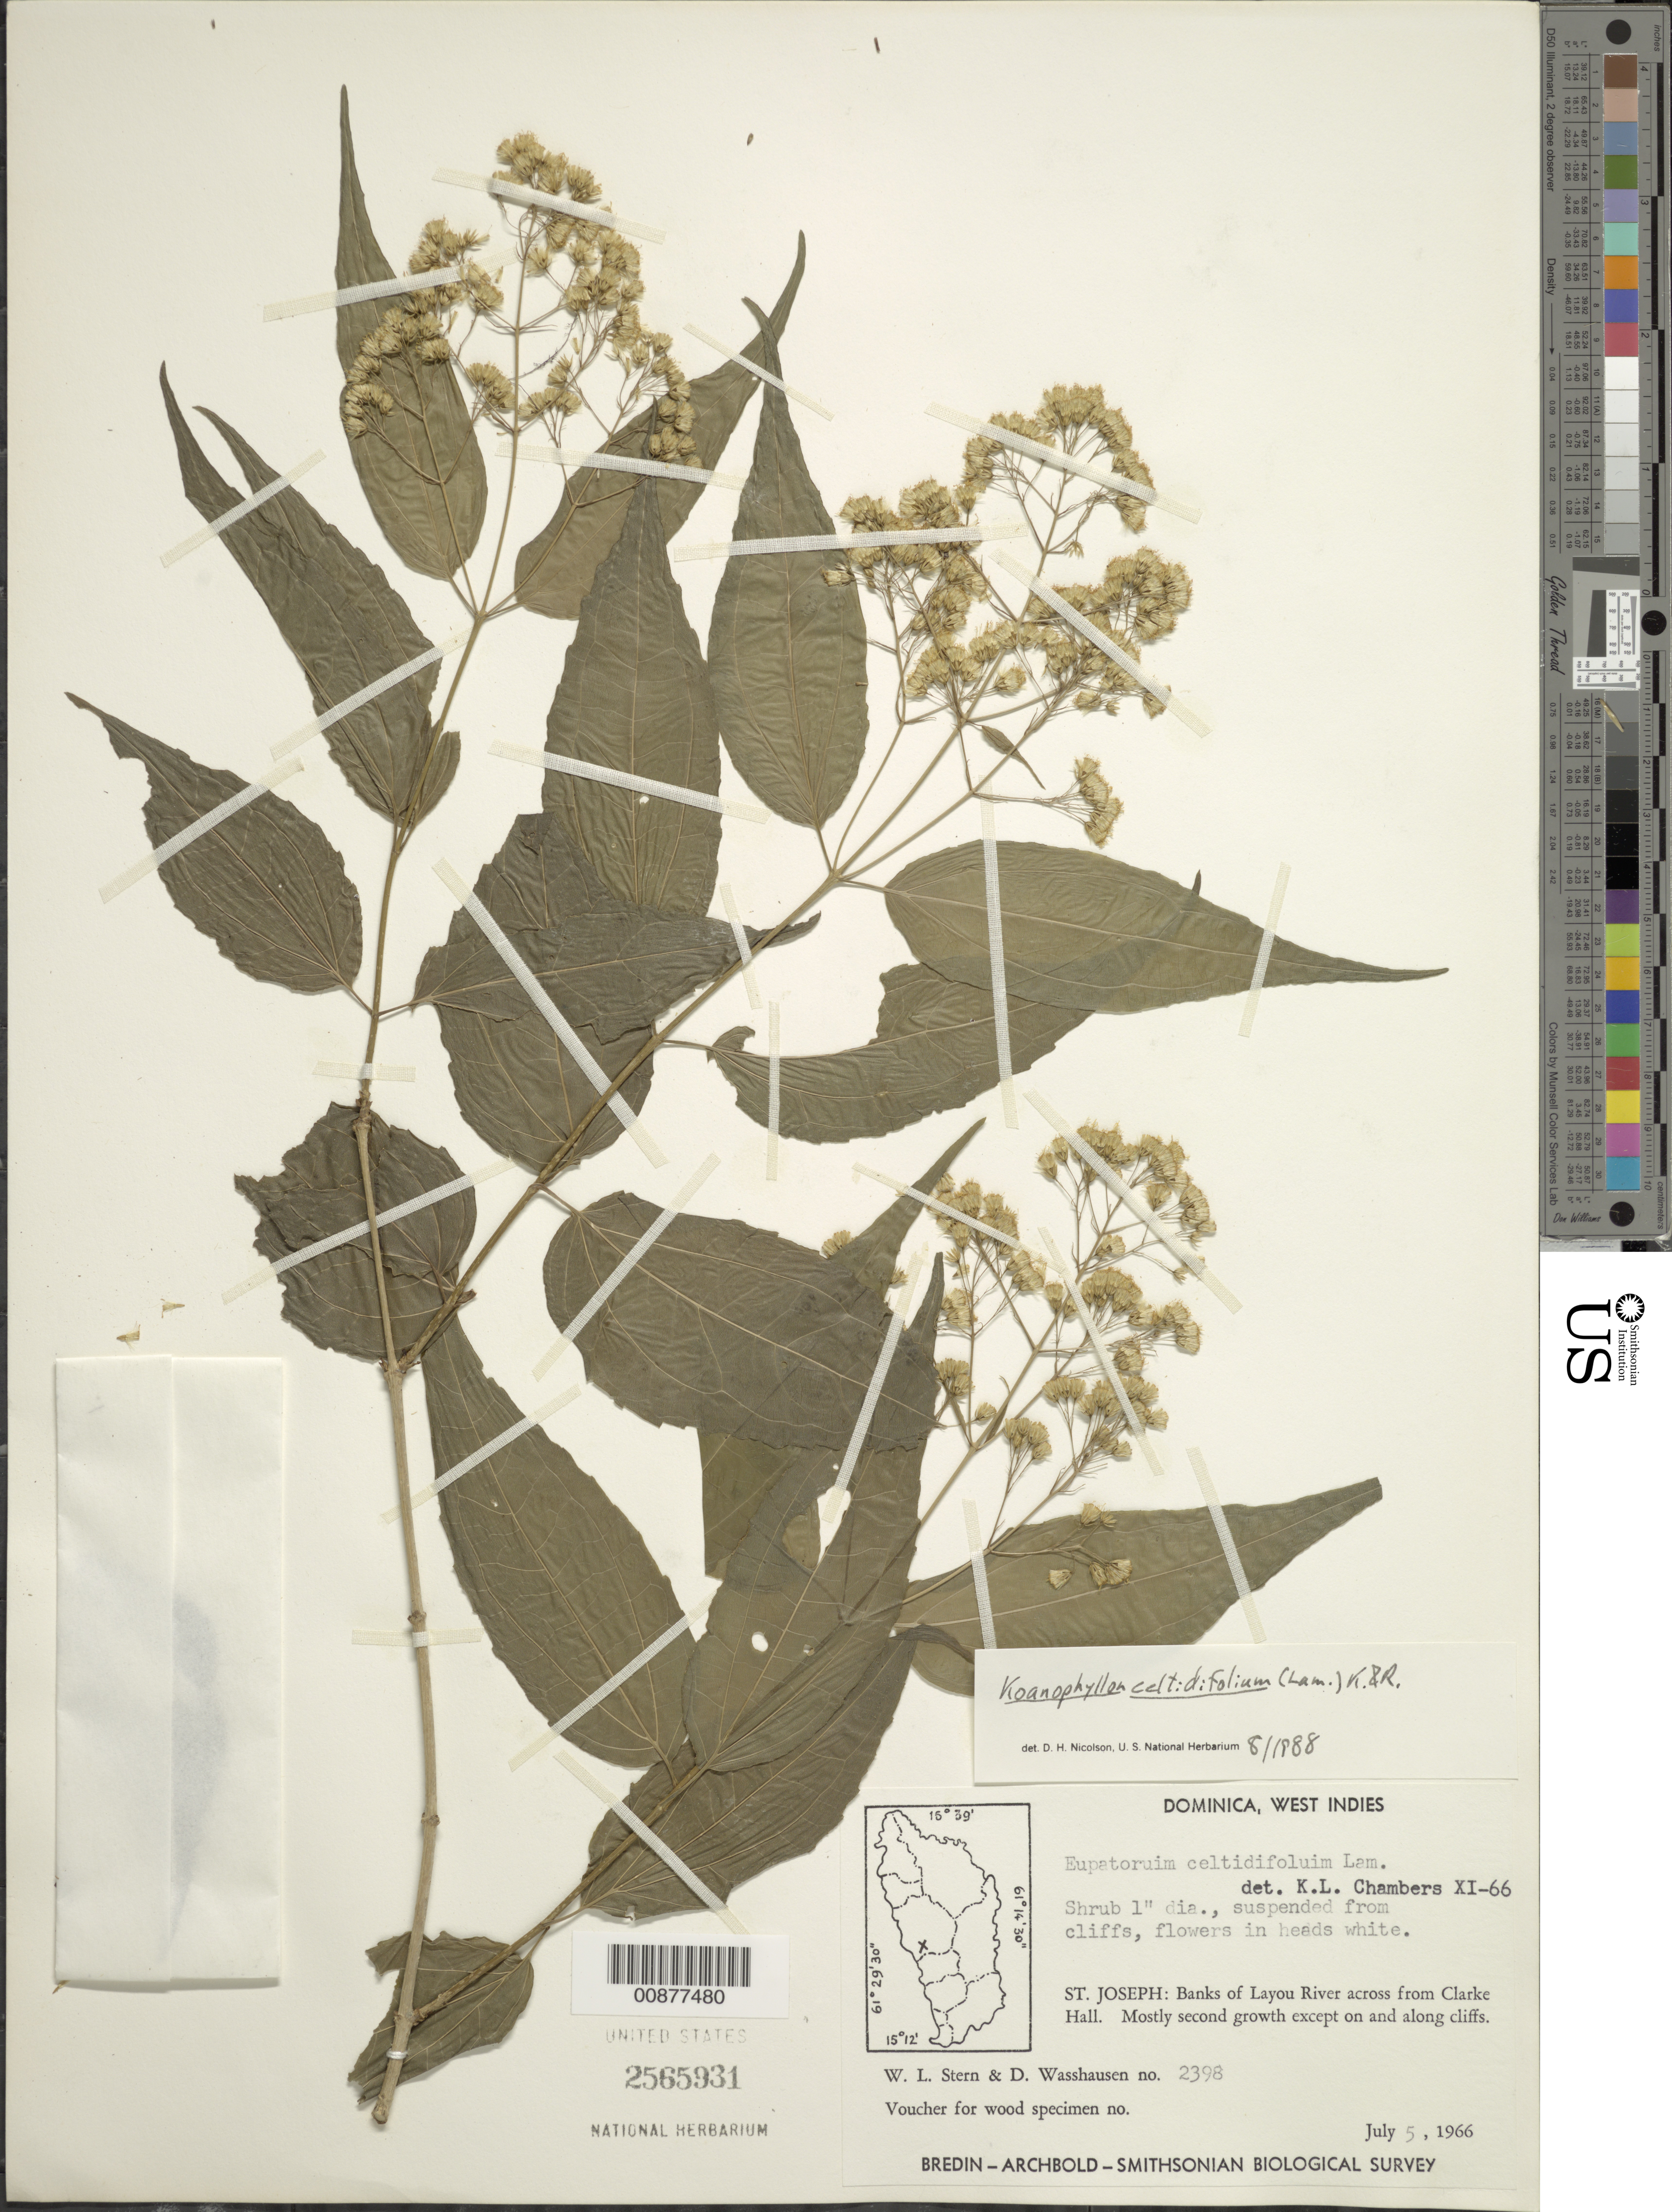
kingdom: Plantae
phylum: Tracheophyta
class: Magnoliopsida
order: Asterales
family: Asteraceae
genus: Koanophyllon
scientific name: Koanophyllon celtidifolium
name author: (Lam.) R.M. King & H. Rob.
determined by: Nicolson, Dan H.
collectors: W. L. Stern & D. C. Wasshausen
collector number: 2398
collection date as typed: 05 Jul 1966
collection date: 1966-07-05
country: Dominica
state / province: St. Joseph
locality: Banks of Layou River, across from Clarke Hall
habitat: Mostly second growth, except on and along cliffs. Suspended from cliffs.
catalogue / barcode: US 2565931